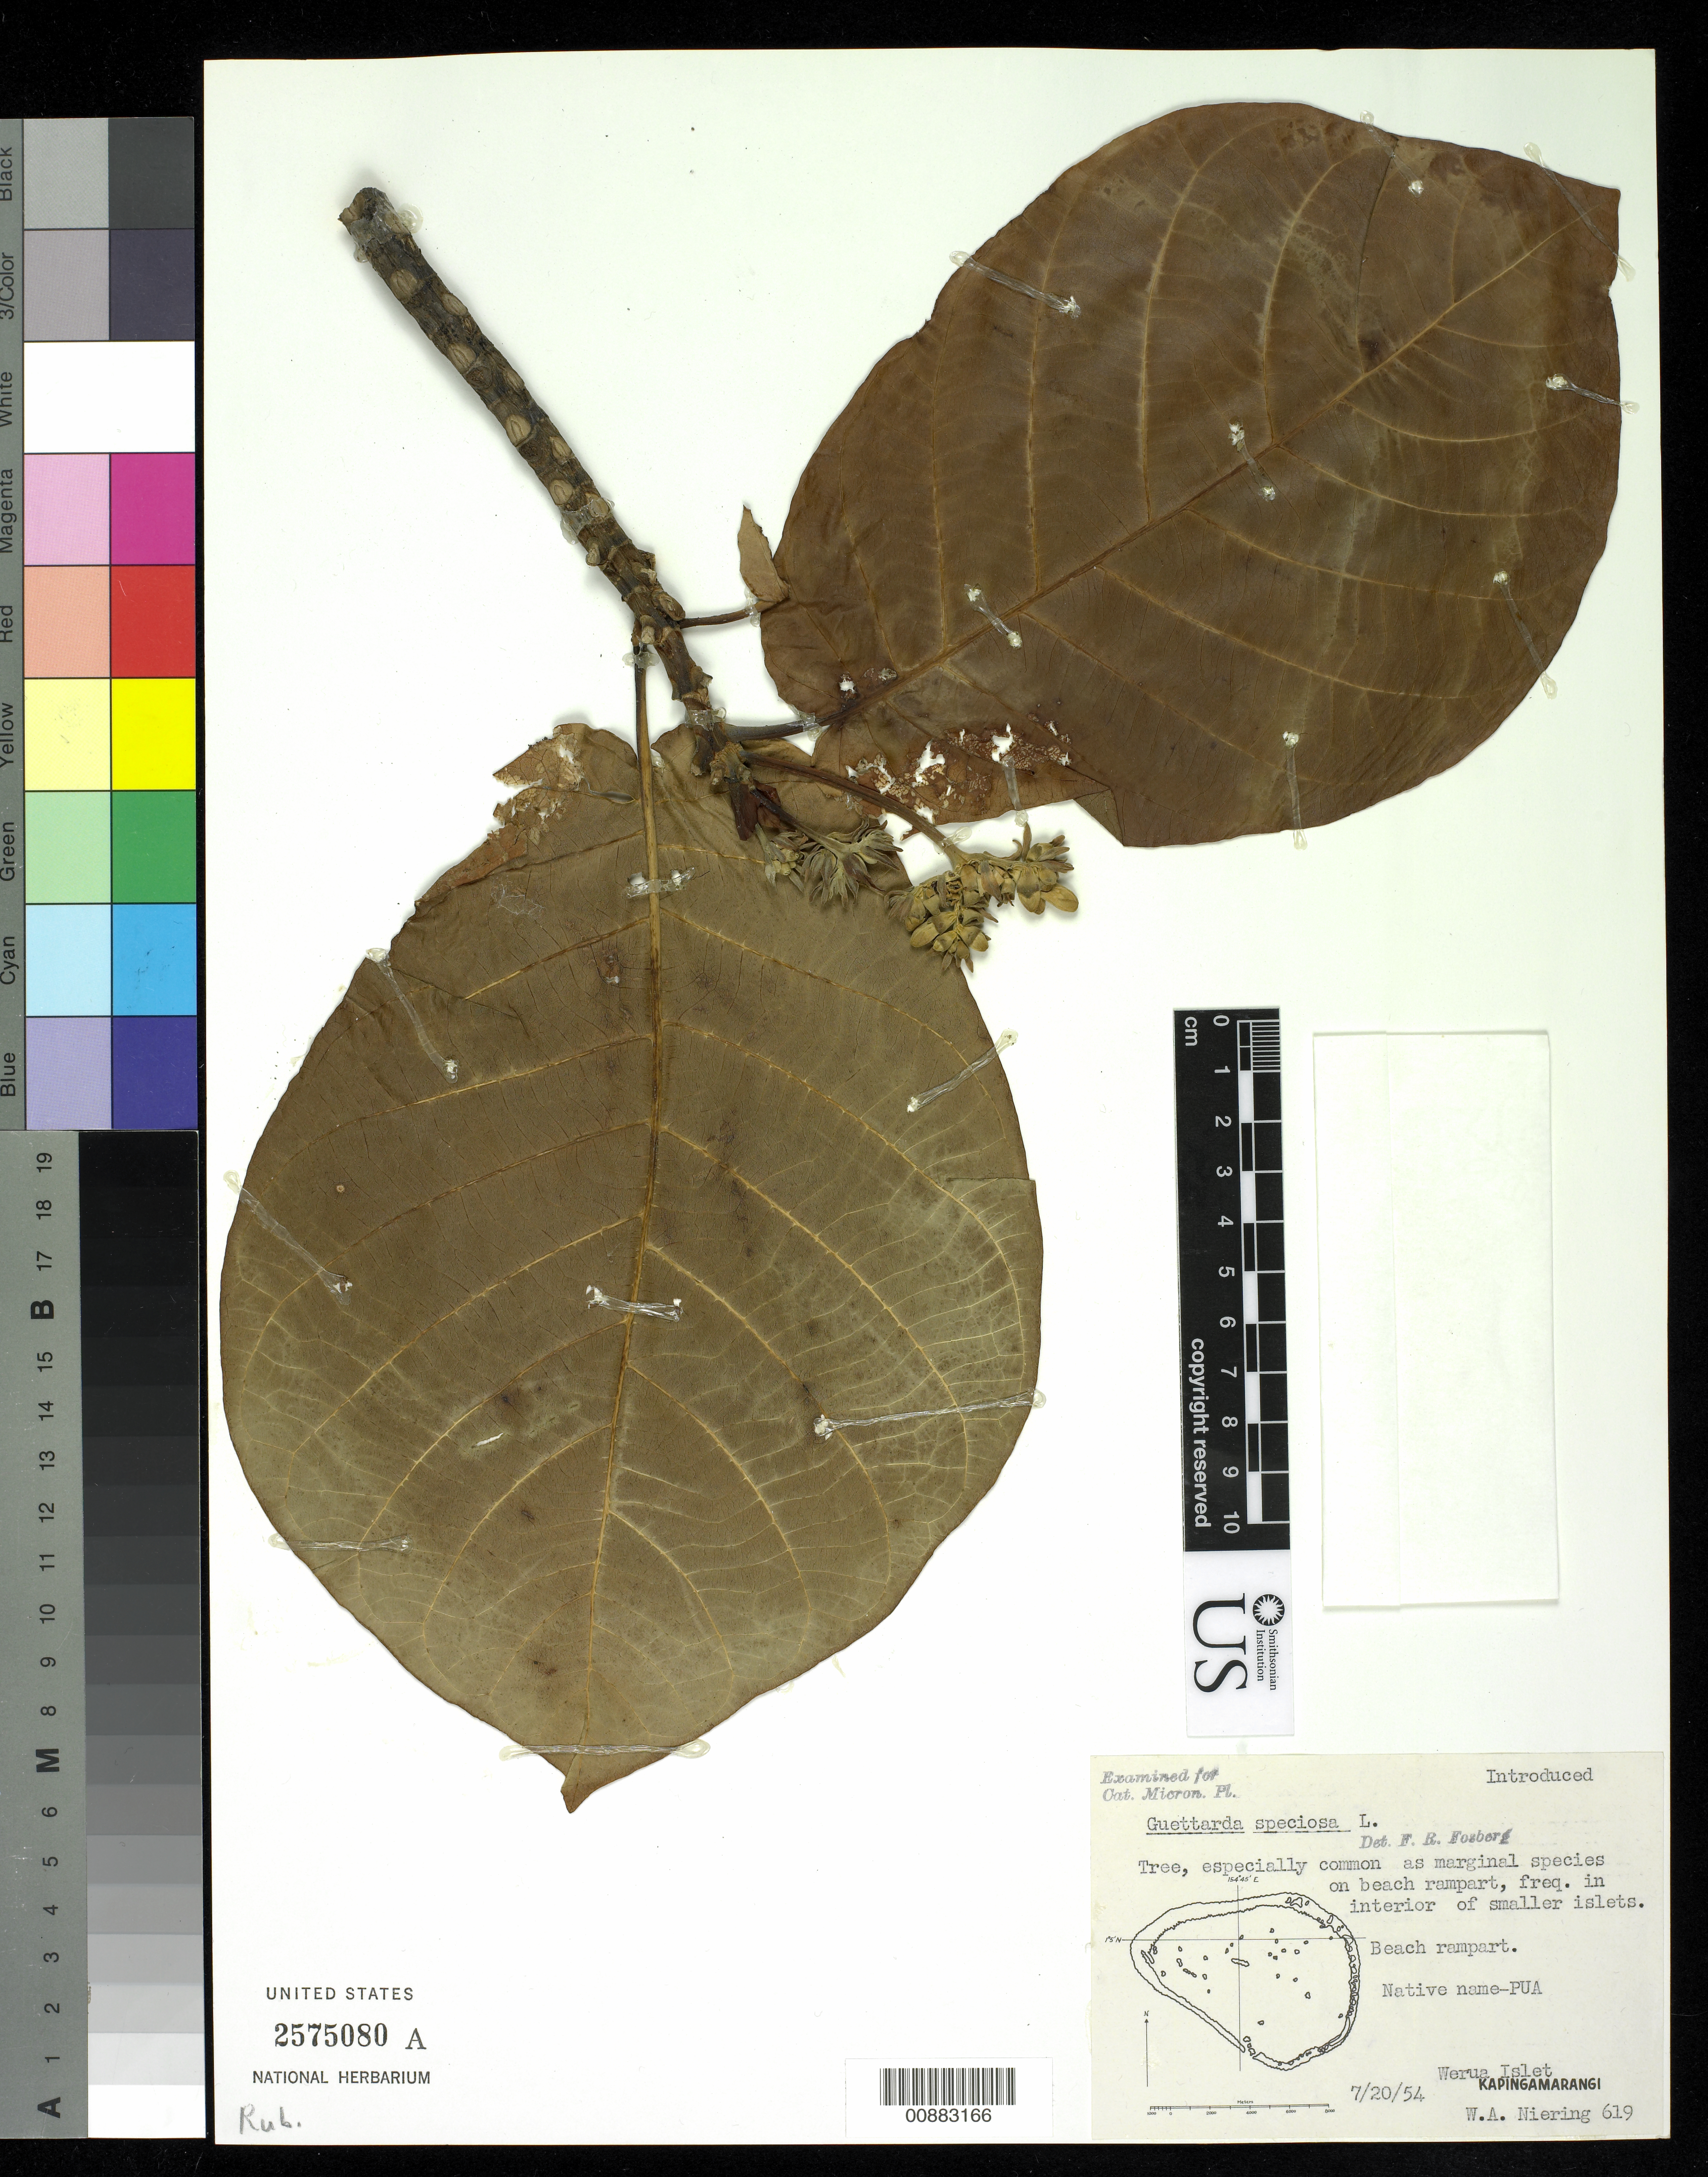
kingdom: Plantae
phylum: Tracheophyta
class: Magnoliopsida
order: Gentianales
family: Rubiaceae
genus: Guettarda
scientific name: Guettarda speciosa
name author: L.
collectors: W. Niering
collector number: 619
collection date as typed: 20 Jul 1954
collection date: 1954-07-20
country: Micronesia, Federated States of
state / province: Yap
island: Werua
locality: Islet off E coast of Maap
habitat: on beach rampart, freq. In interior of smaller islets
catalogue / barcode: US 2575080